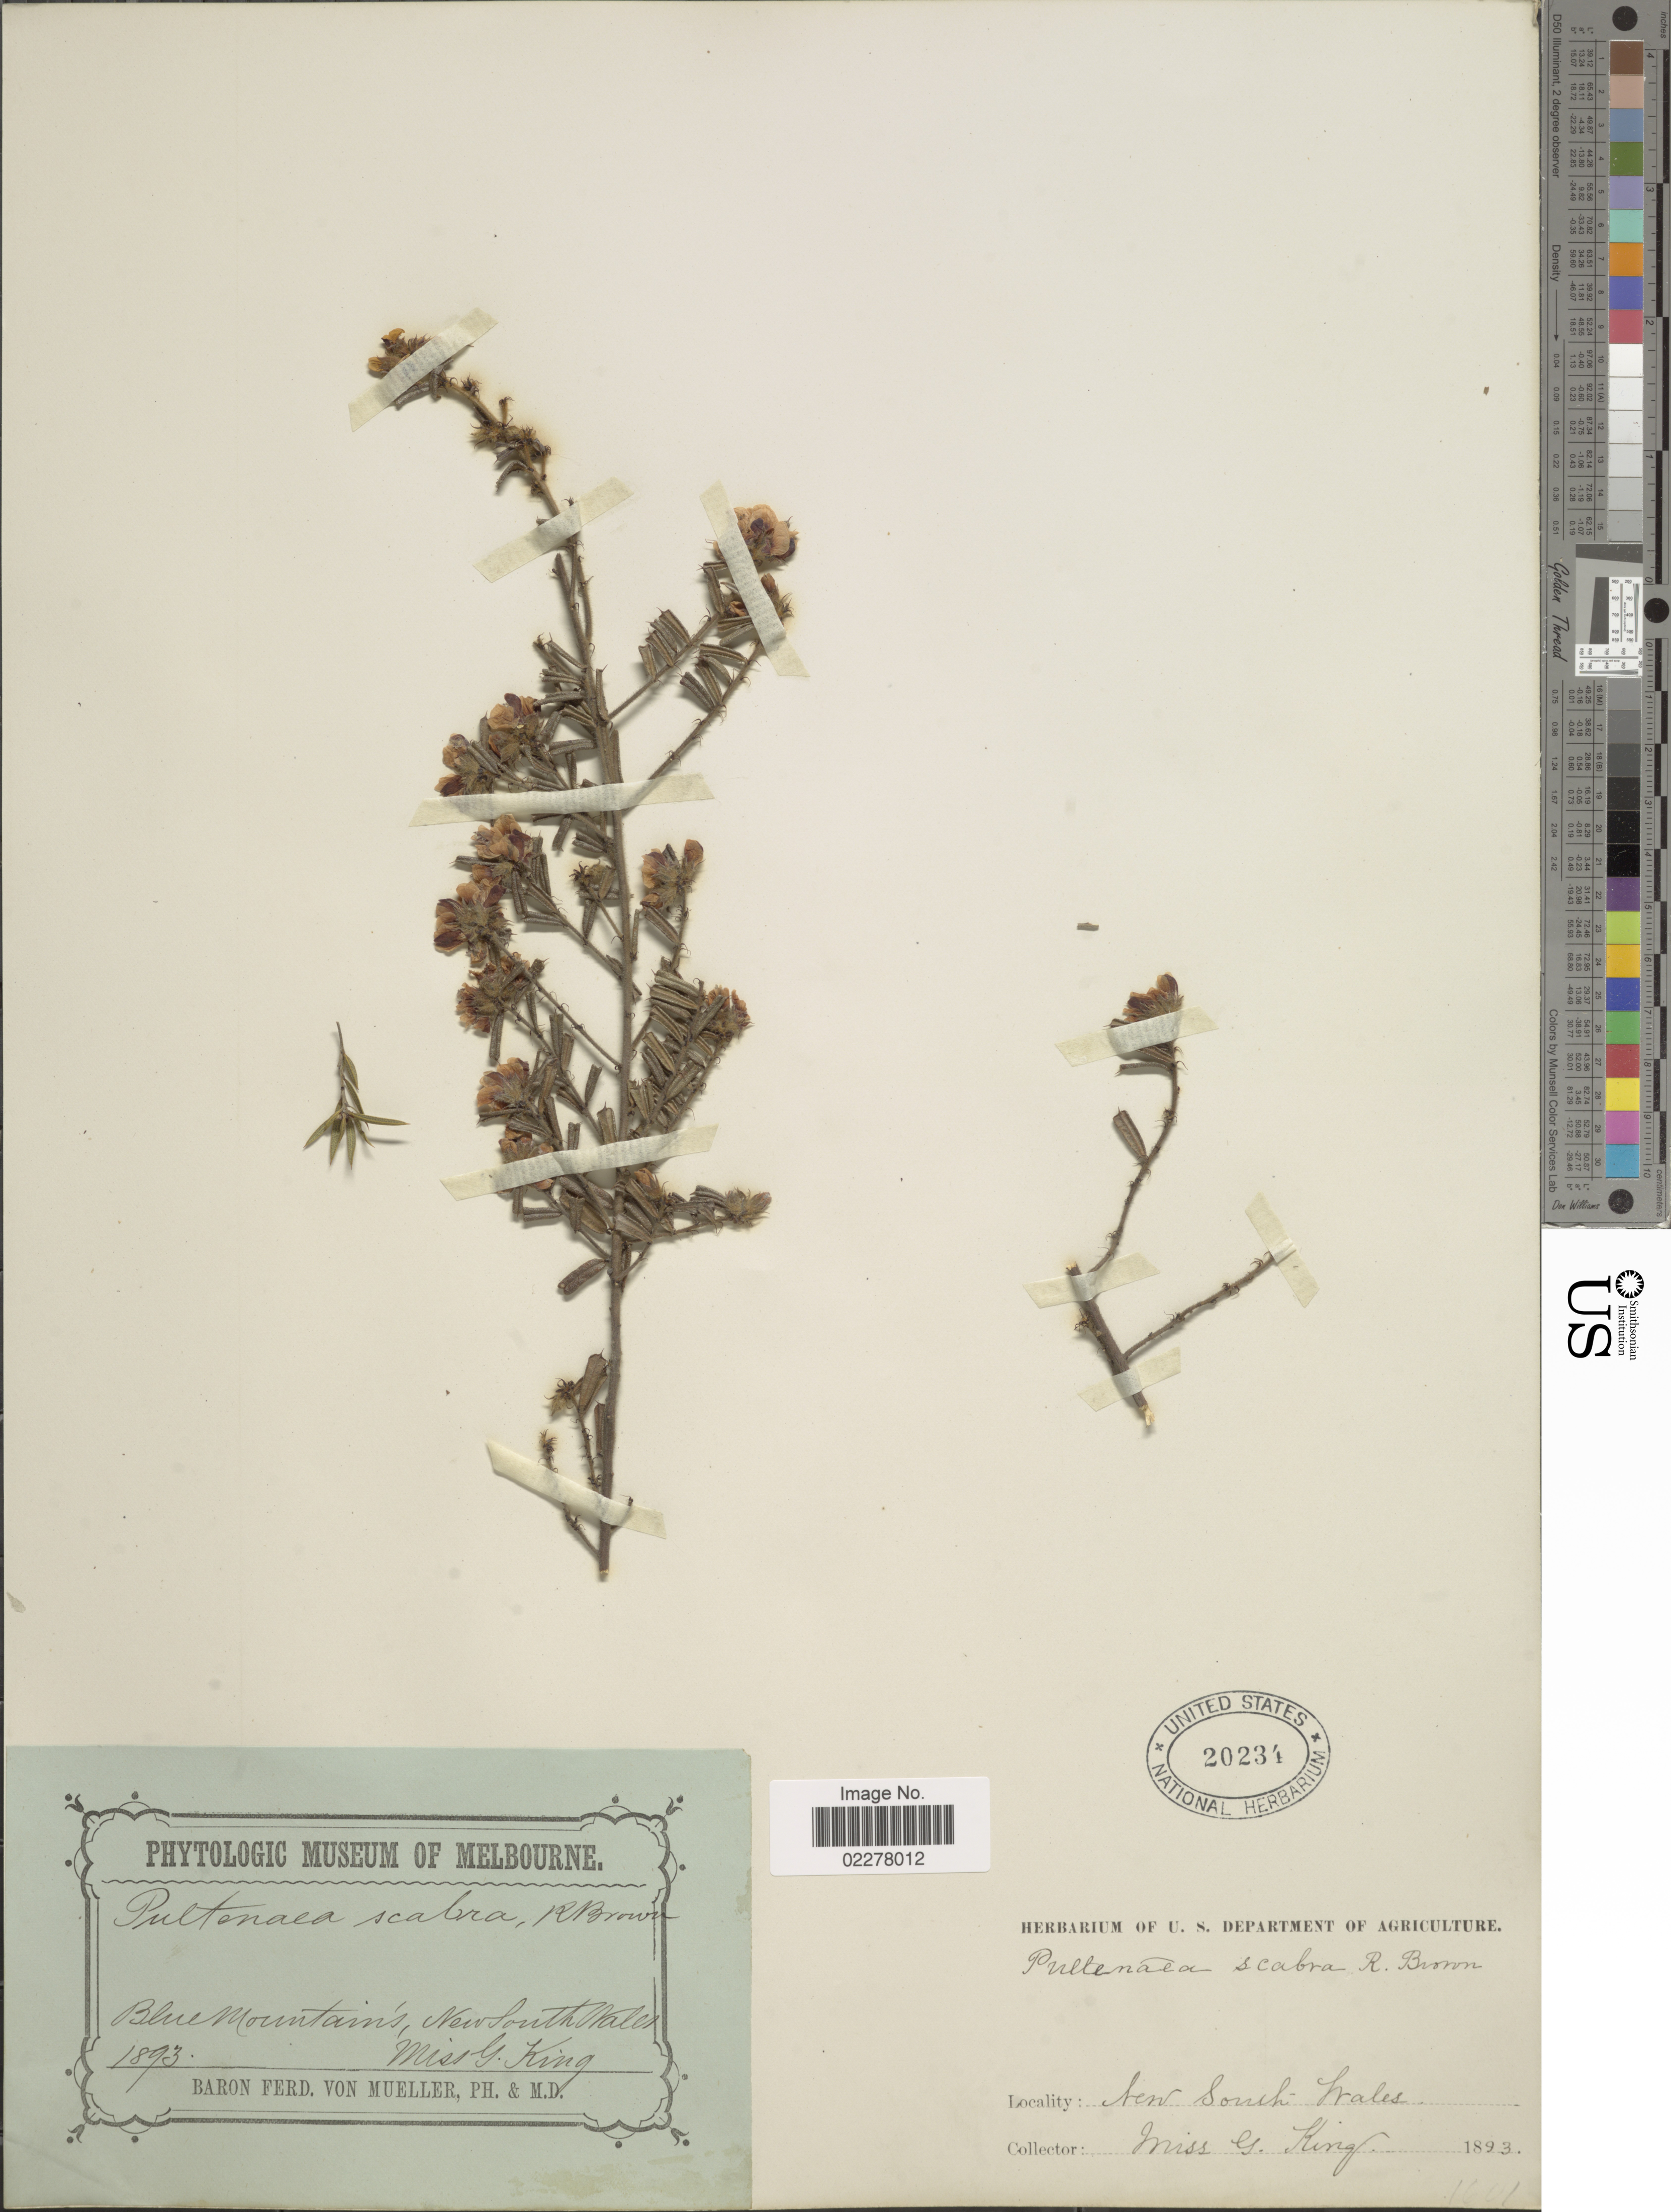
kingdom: Plantae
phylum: Tracheophyta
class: Magnoliopsida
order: Fabales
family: Fabaceae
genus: Pultenaea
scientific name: Pultenaea scabra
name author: R. Br.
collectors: G. King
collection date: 1893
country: Australia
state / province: New South Wales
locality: Blue Mountains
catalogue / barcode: US 20234